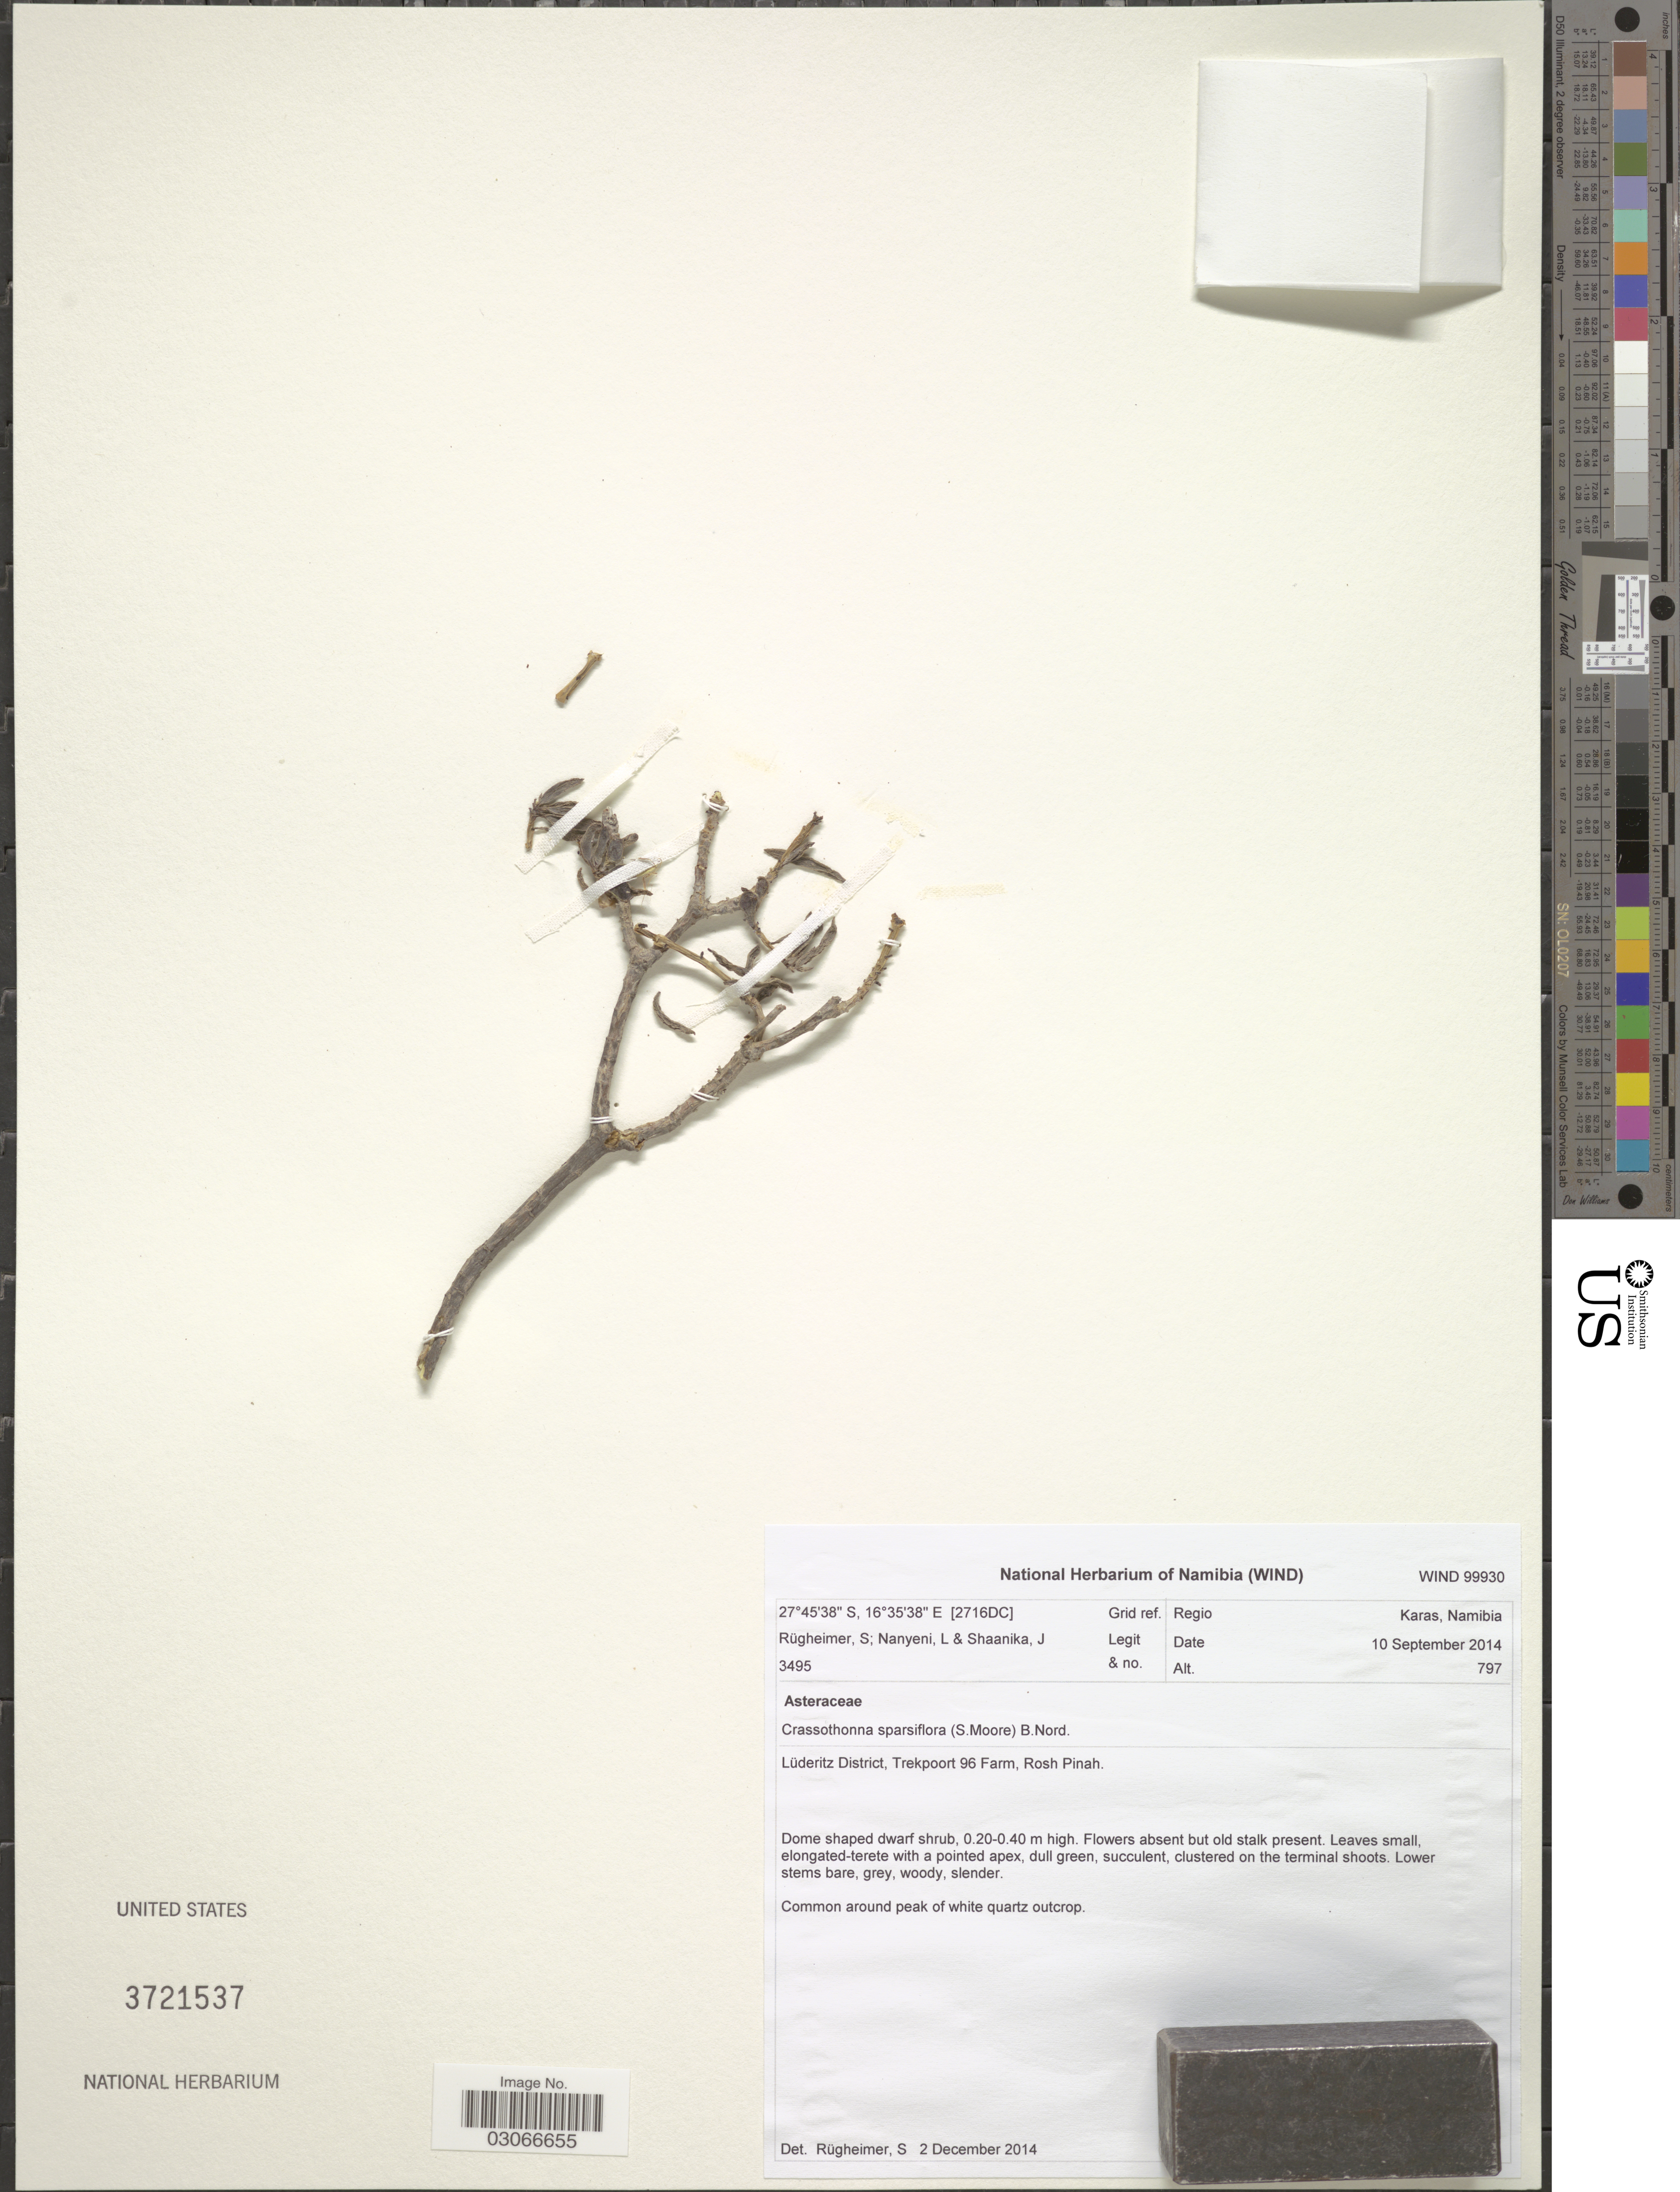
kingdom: Plantae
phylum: Tracheophyta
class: Magnoliopsida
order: Asterales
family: Asteraceae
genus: Crassothonna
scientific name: Crassothonna sparsiflora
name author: (S. Moore) B. Nord.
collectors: S. Rugheimer, L. Nanyeni & J. Shaanika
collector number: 3495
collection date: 2014-09-10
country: Namibia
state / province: Karas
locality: [2716DC] Grid ref. Regio Karas, Namibia. Lüderitz District, Trekpoort 96 Farm, Rosh Pinah.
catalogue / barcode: US 3721537